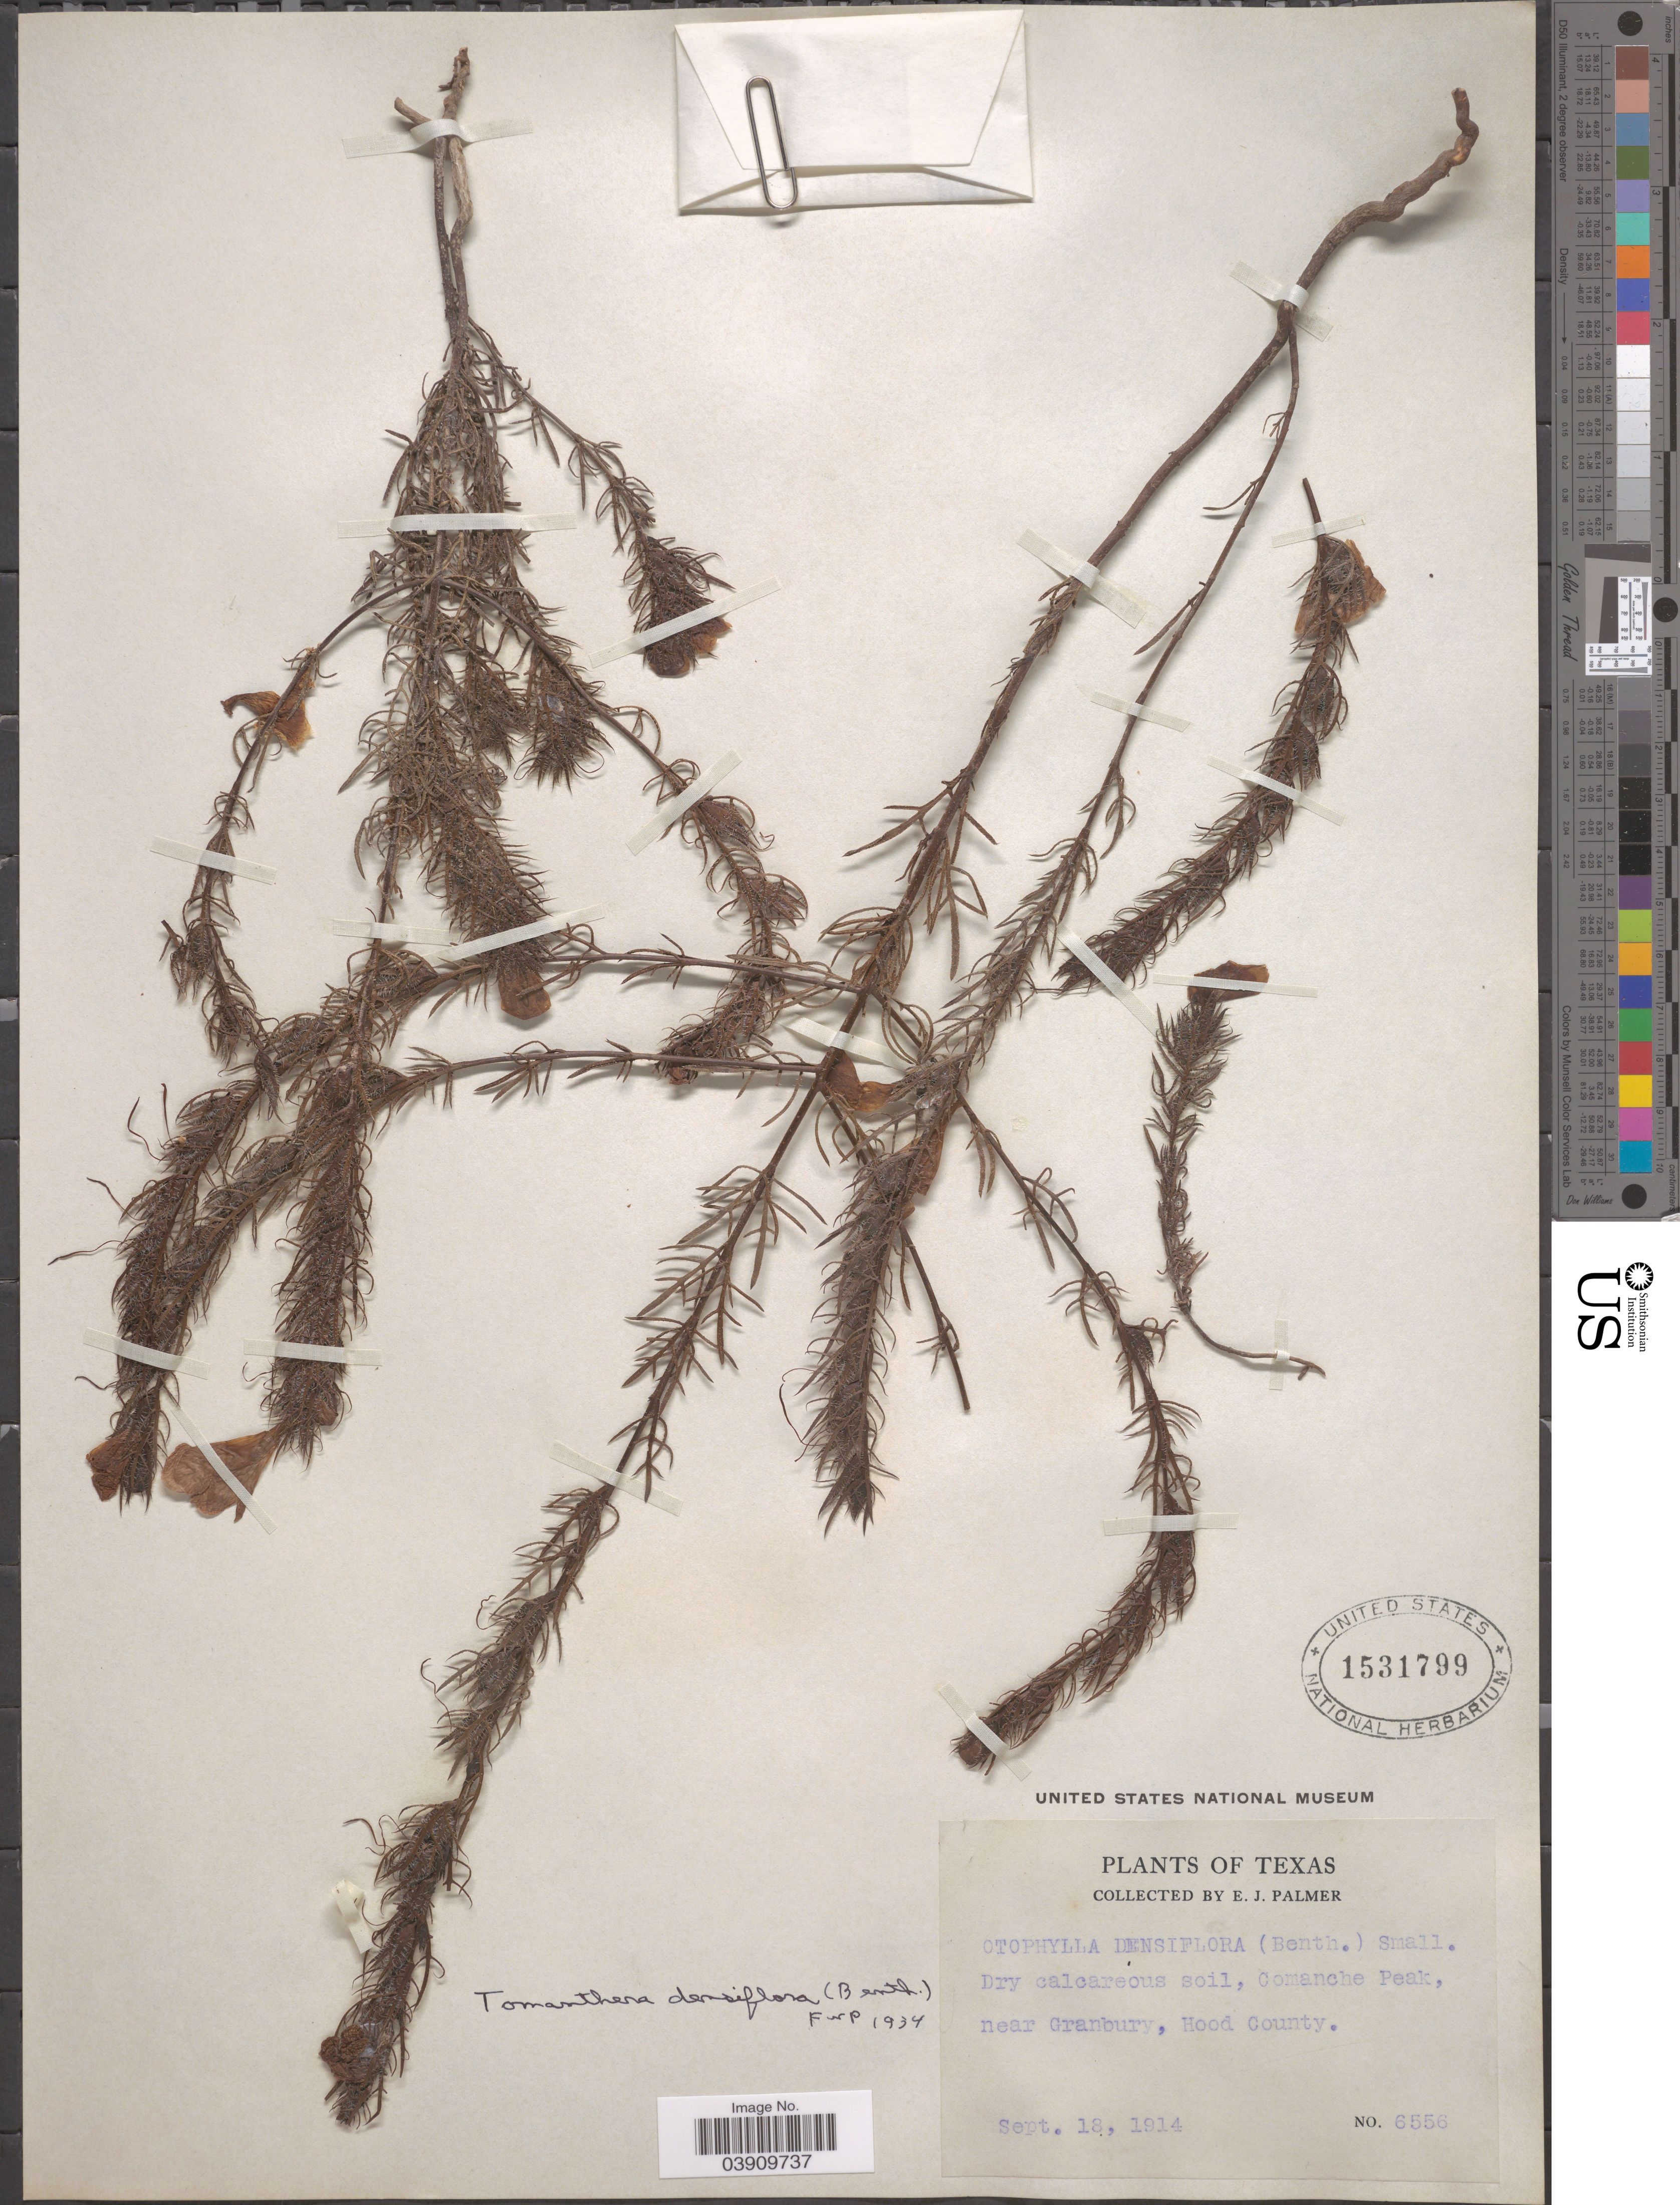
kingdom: Plantae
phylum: Tracheophyta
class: Magnoliopsida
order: Lamiales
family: Orobanchaceae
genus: Tomanthera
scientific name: Tomanthera densiflora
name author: (Benth.) Pennell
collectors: E. J. Palmer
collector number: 6556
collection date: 1914-09-18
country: United States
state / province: Texas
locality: Comanche Peak, near Granbury, Hood County.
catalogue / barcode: US 1531799